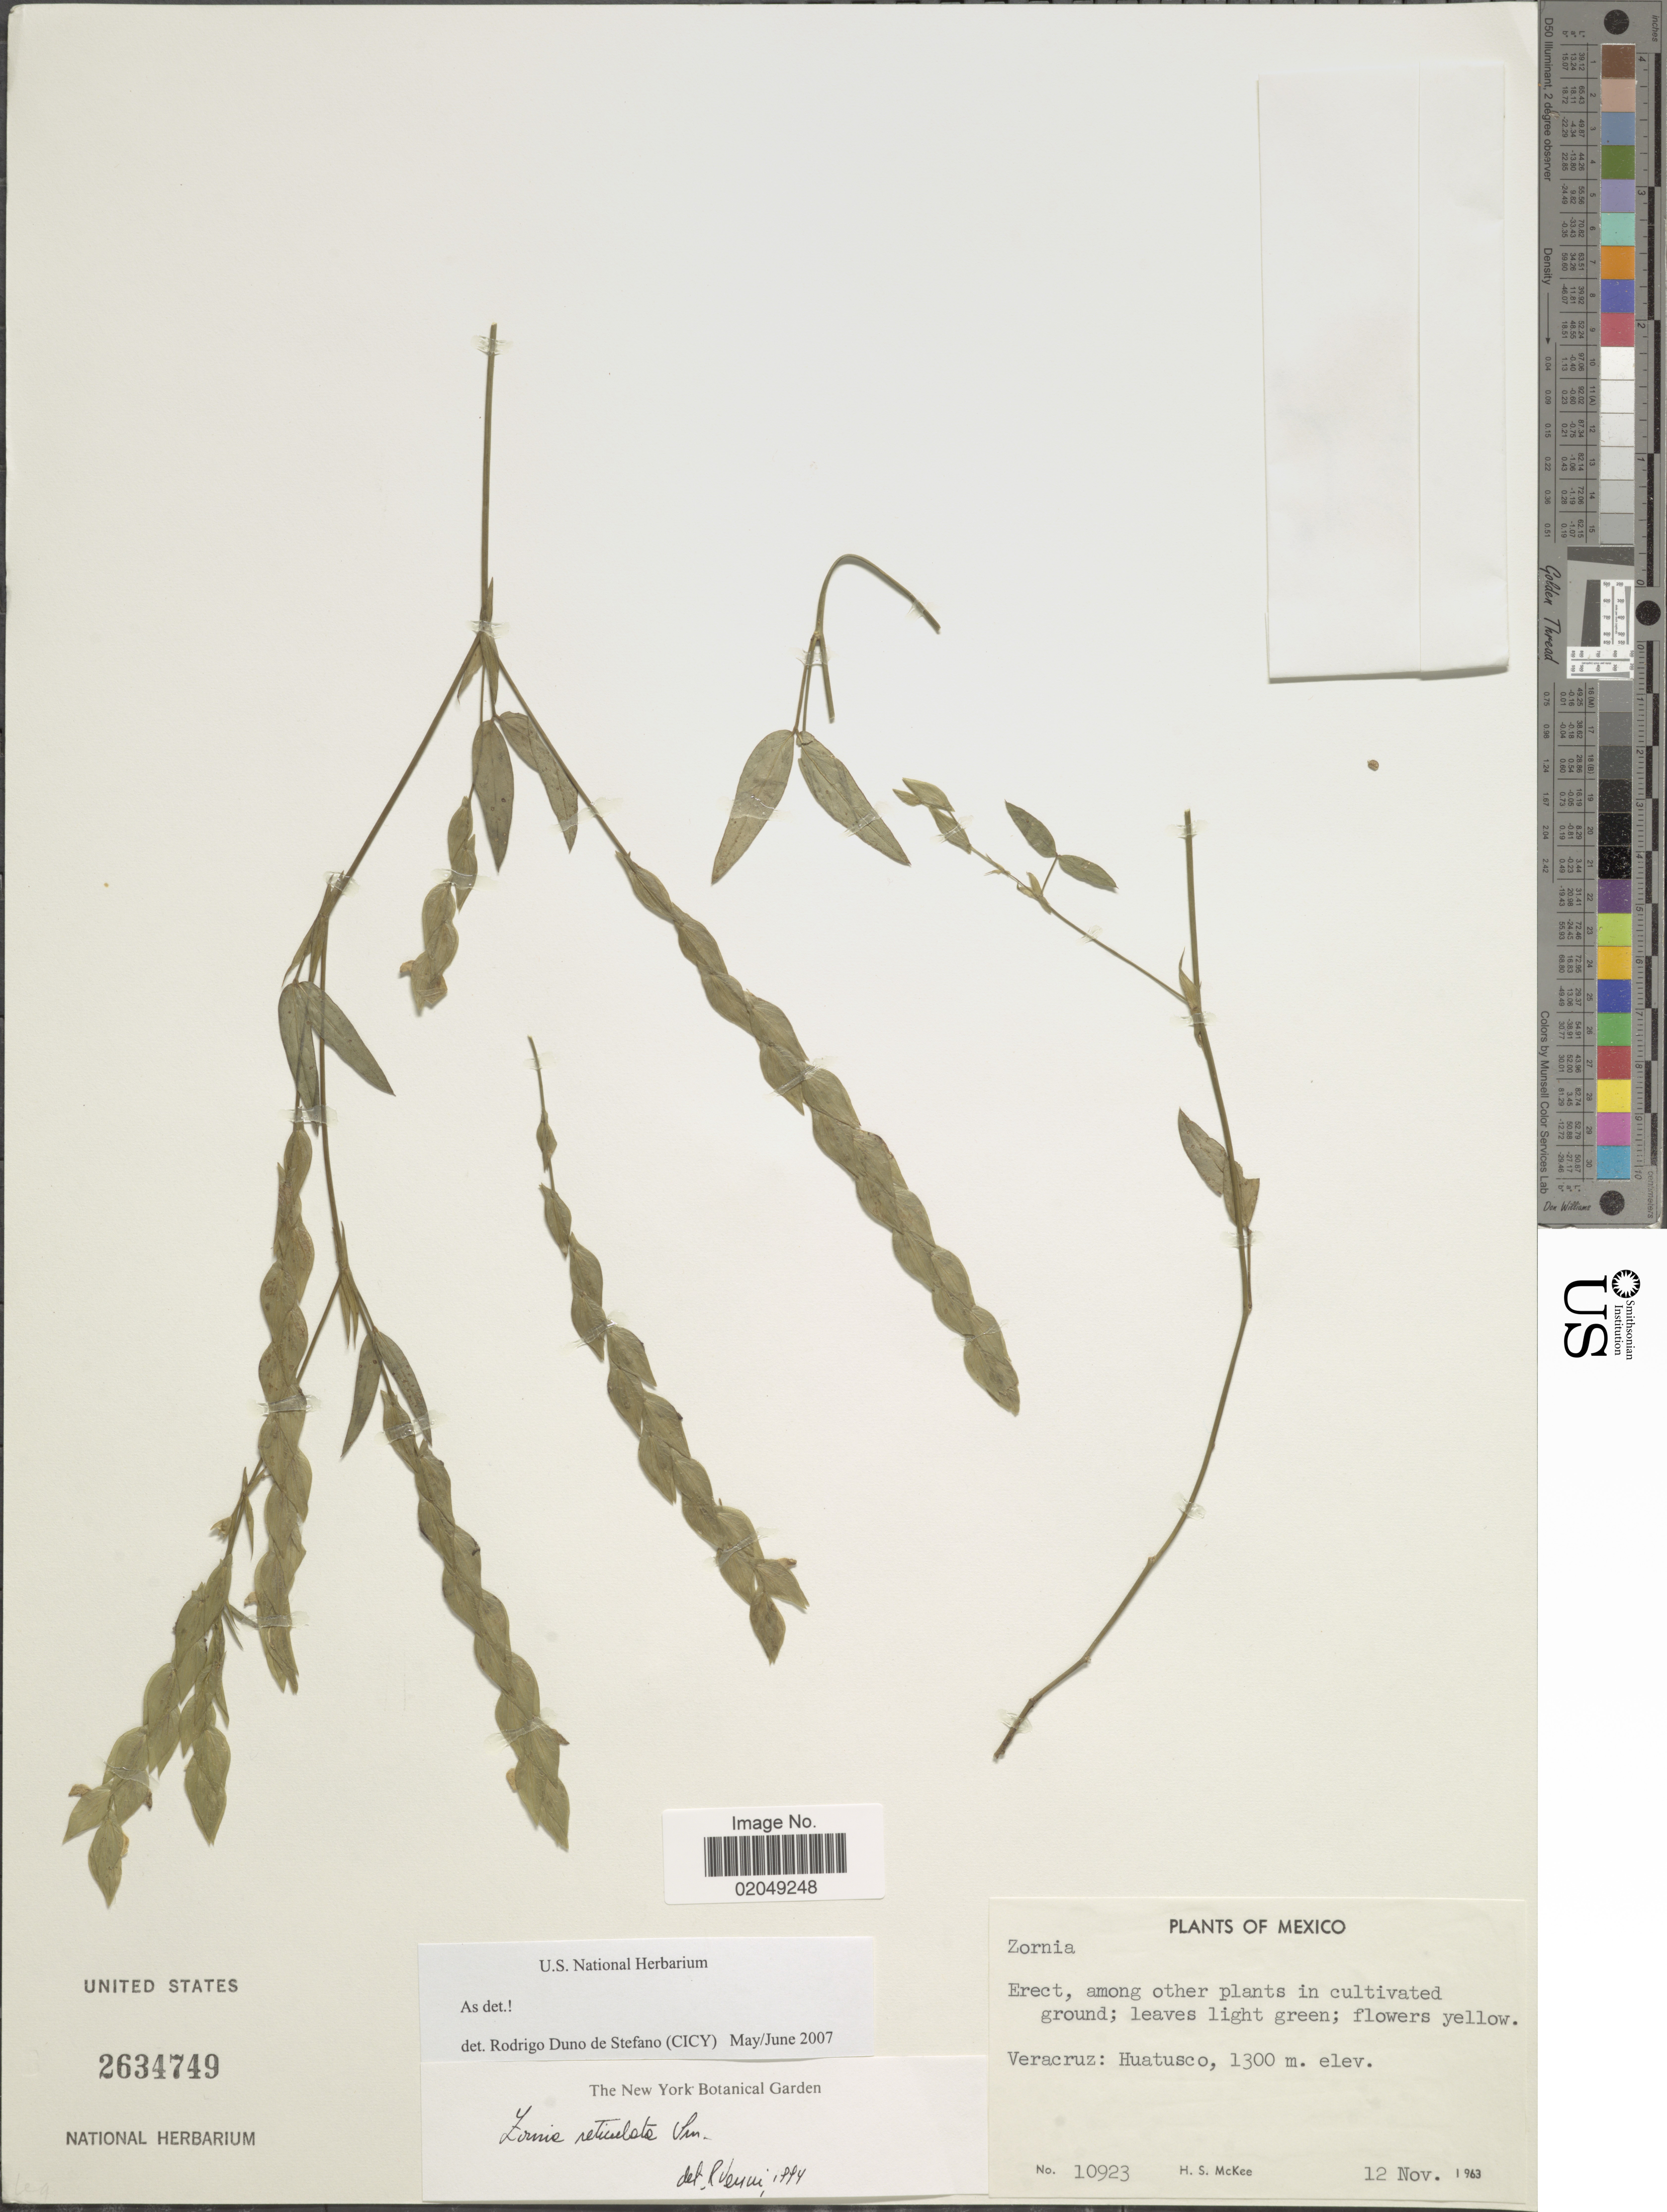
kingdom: Plantae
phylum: Tracheophyta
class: Magnoliopsida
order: Fabales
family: Fabaceae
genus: Zornia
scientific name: Zornia reticulata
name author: Sm.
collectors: H. S. McKee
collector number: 10923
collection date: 1963-11-12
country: Mexico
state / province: Veracruz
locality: Huatusco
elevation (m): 1300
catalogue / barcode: US 2634749